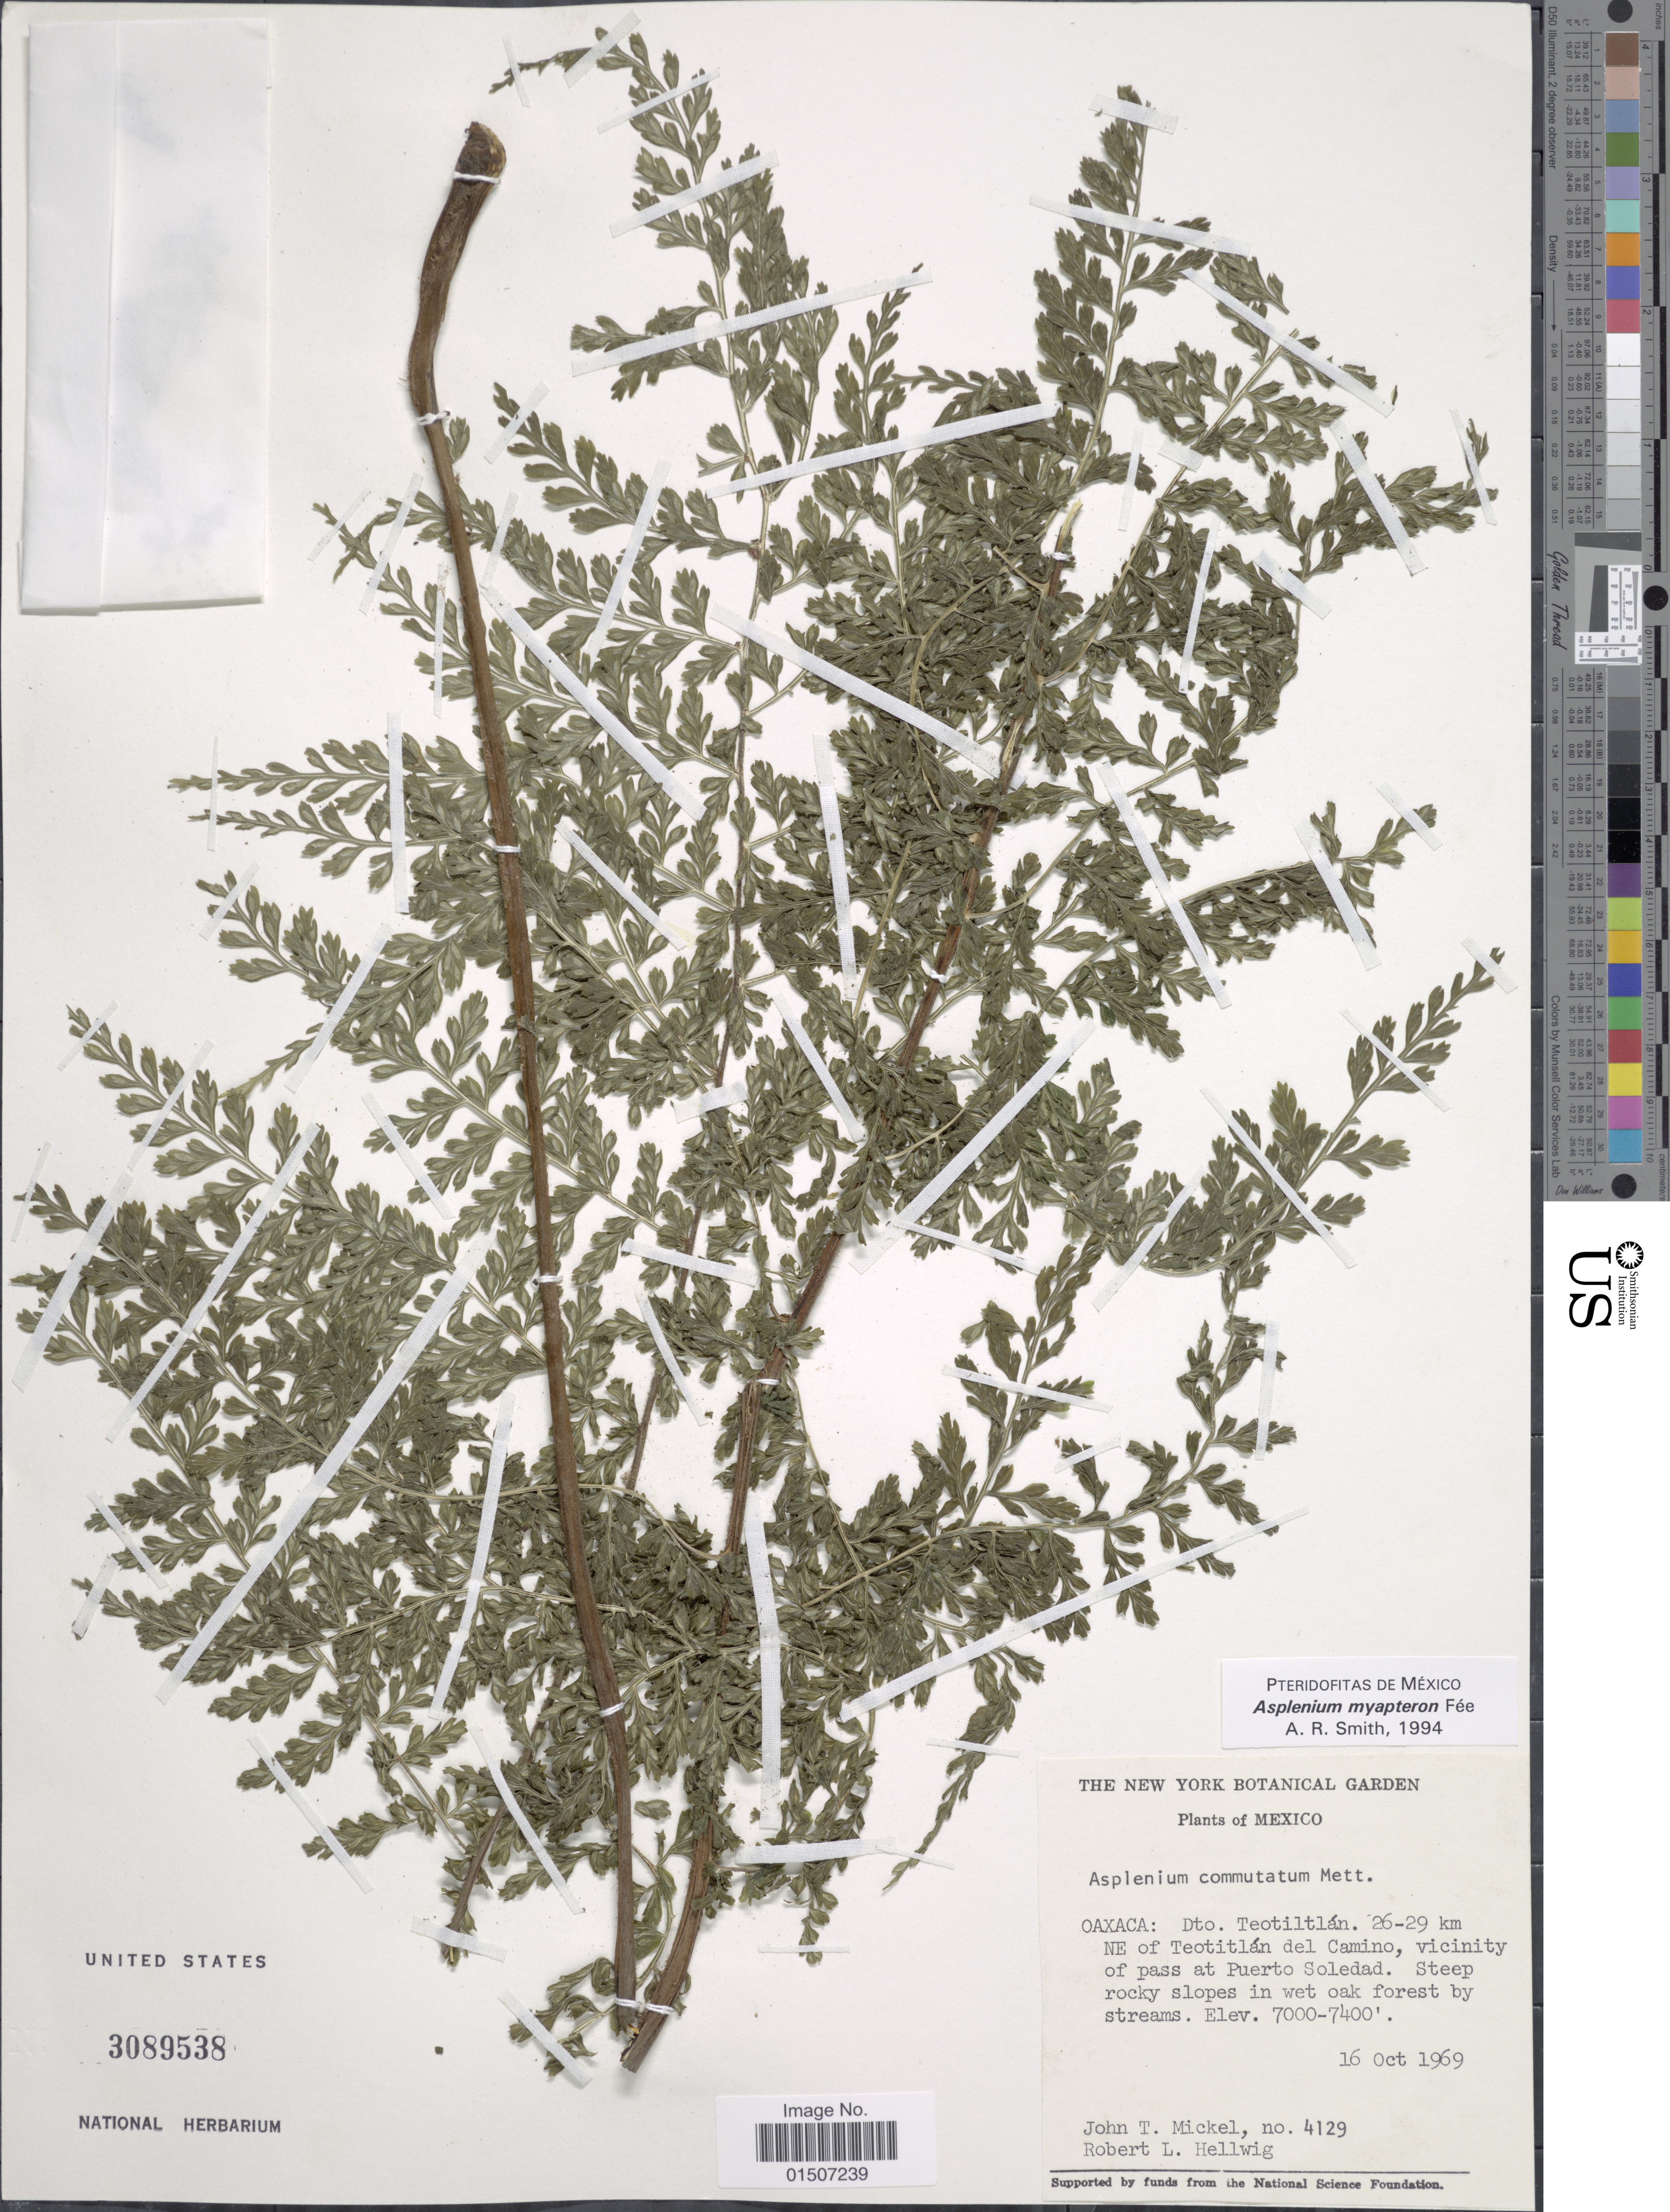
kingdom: Plantae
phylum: Tracheophyta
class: Polypodiopsida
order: Polypodiales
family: Aspleniaceae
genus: Asplenium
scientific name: Asplenium myapteron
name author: Fée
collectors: J. T. Mickel & R. Hellwig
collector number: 4129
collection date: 1969-10-16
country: Mexico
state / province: Oaxaca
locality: Dto Teotiltlán. 26-29 km NE of Teotitlán del Camino, vicinity of pass at Puerto Soledad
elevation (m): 2134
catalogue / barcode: US 3089538